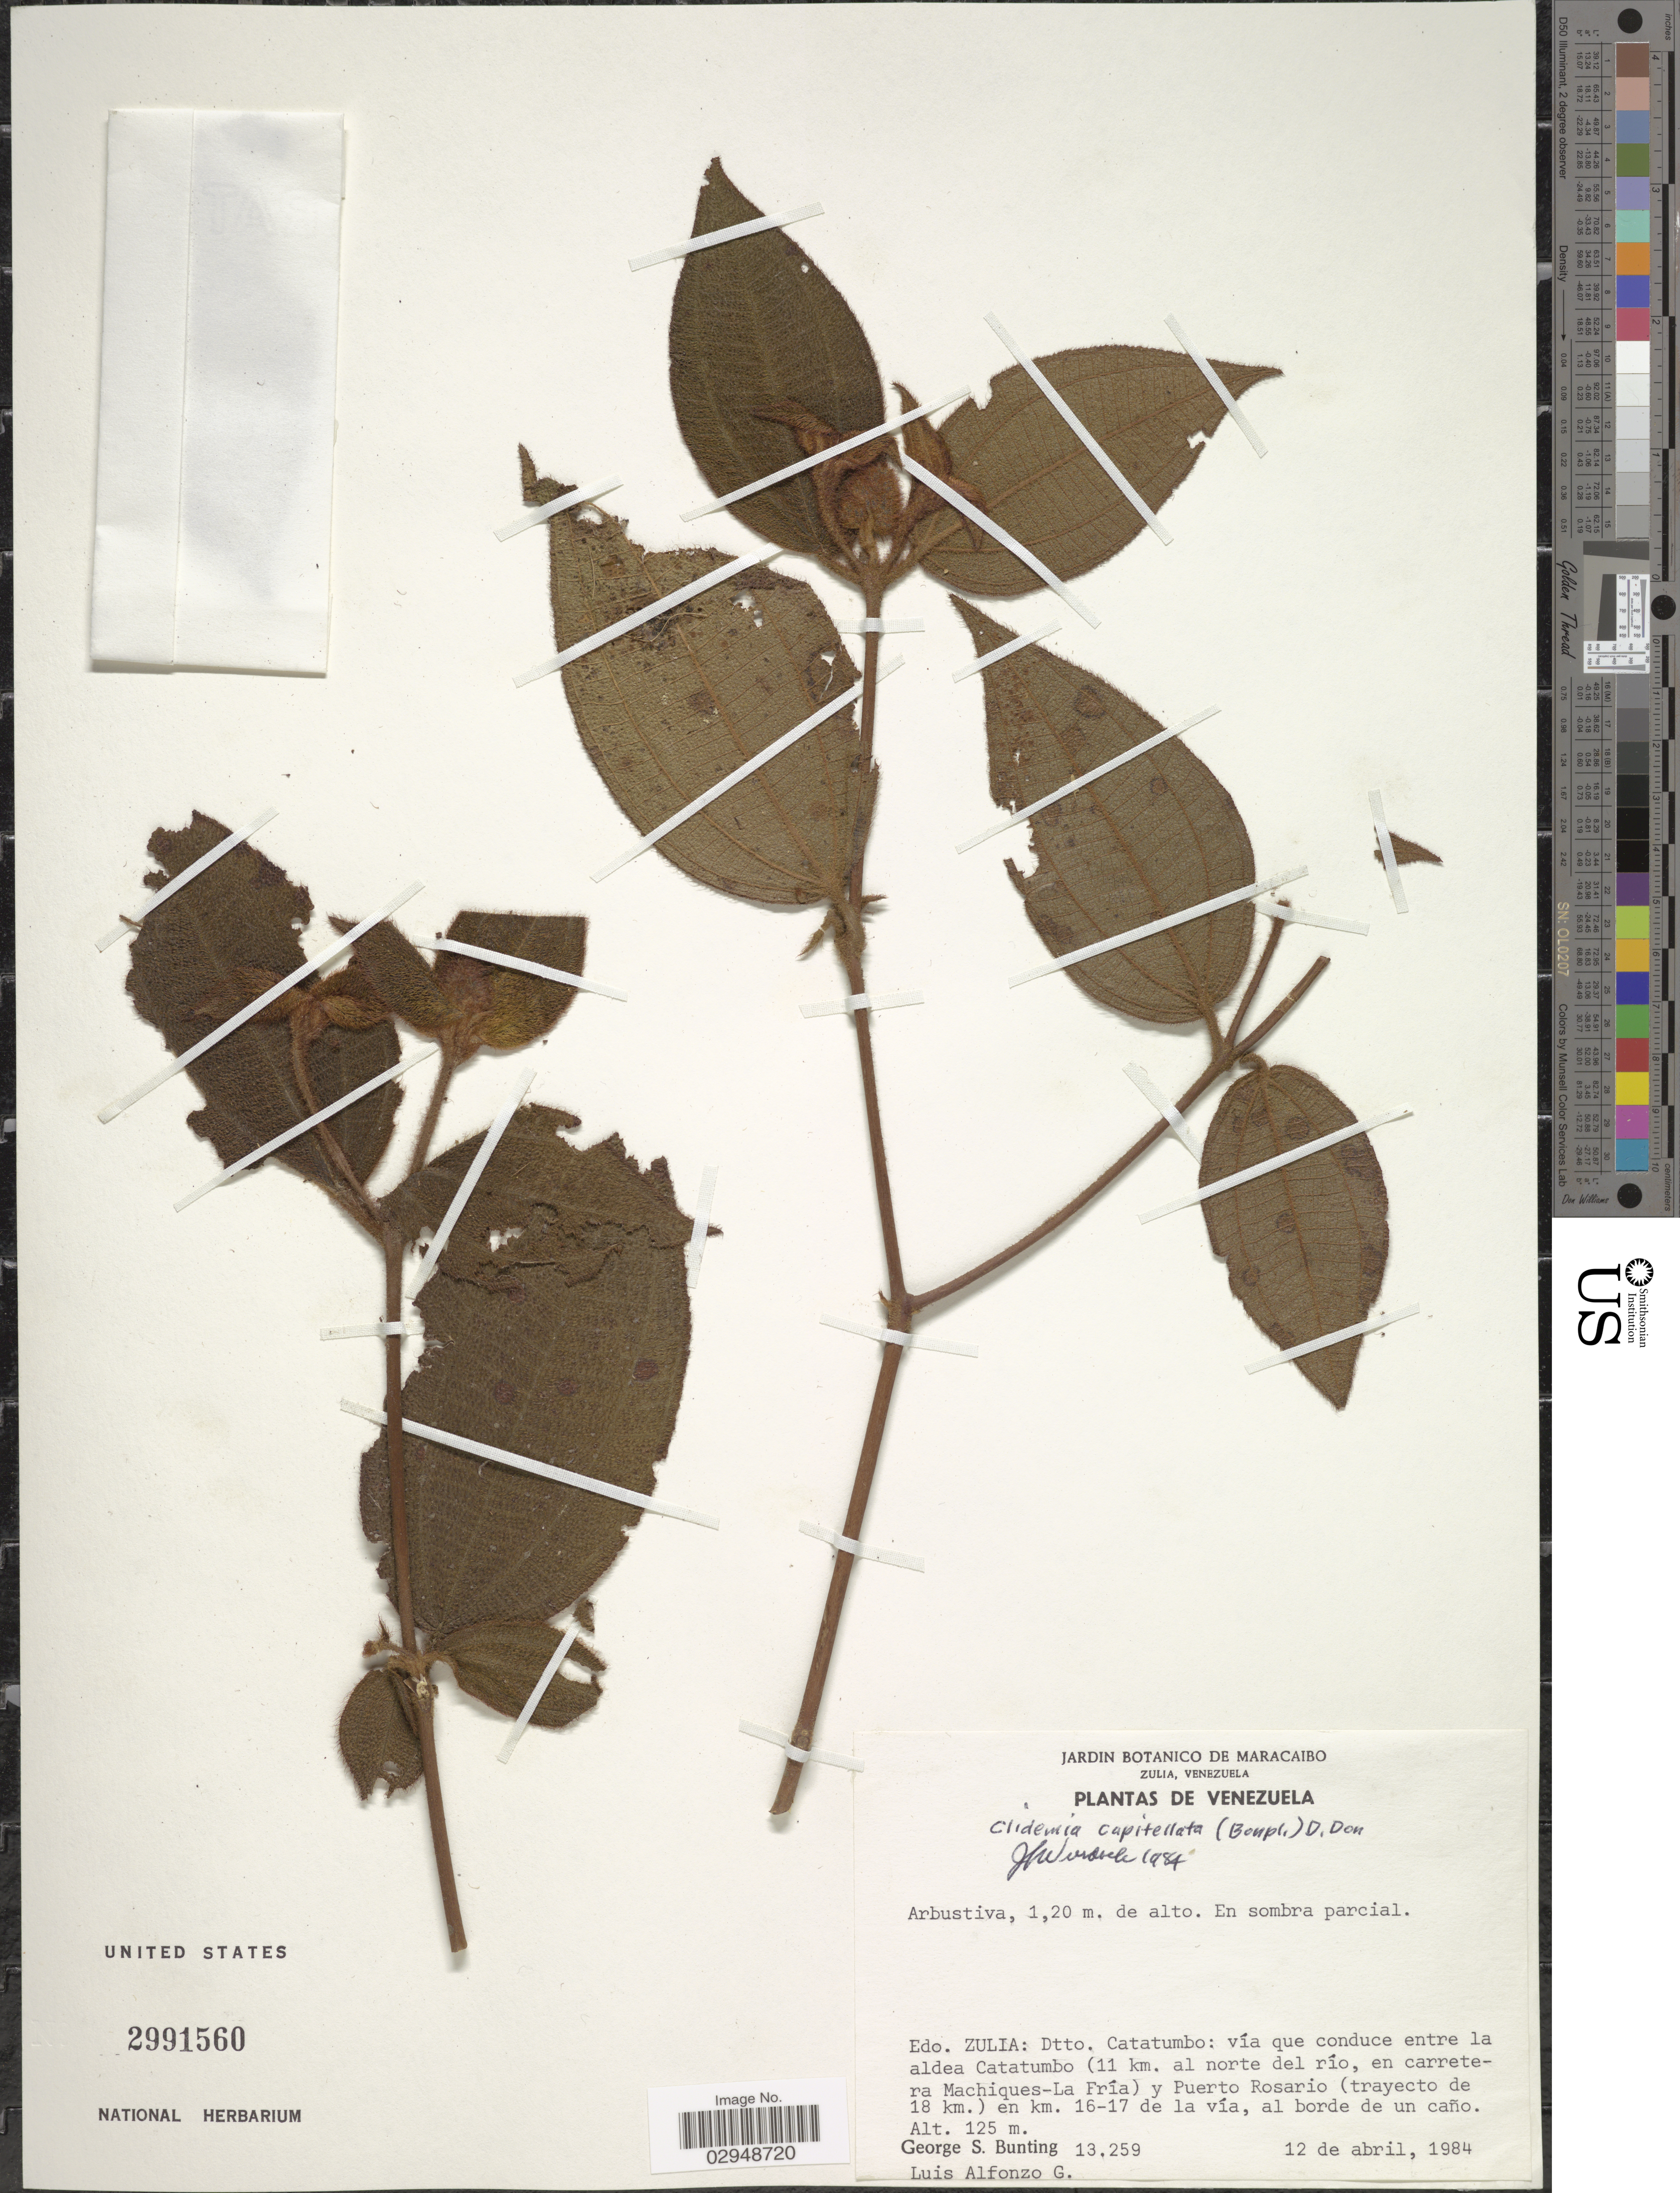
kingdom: Plantae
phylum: Tracheophyta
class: Magnoliopsida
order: Myrtales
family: Melastomataceae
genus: Clidemia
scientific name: Clidemia capitellata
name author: (Bonpl.) D. Don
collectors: G. S. Bunting & L. Alfonzo G.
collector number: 13259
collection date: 1984-04-12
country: Venezuela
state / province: Zulia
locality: Edo. Zulia: Dtto. Catatumbo: vía que conduce entre la aldea Catatumbo (11 km. al norte del río, en carretera Machiques-La Fría) y Puerto Rosario (trayecto de 18 km.) en km. 16-17 de la vía, al borde de un caño.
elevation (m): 125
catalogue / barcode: US 2991560